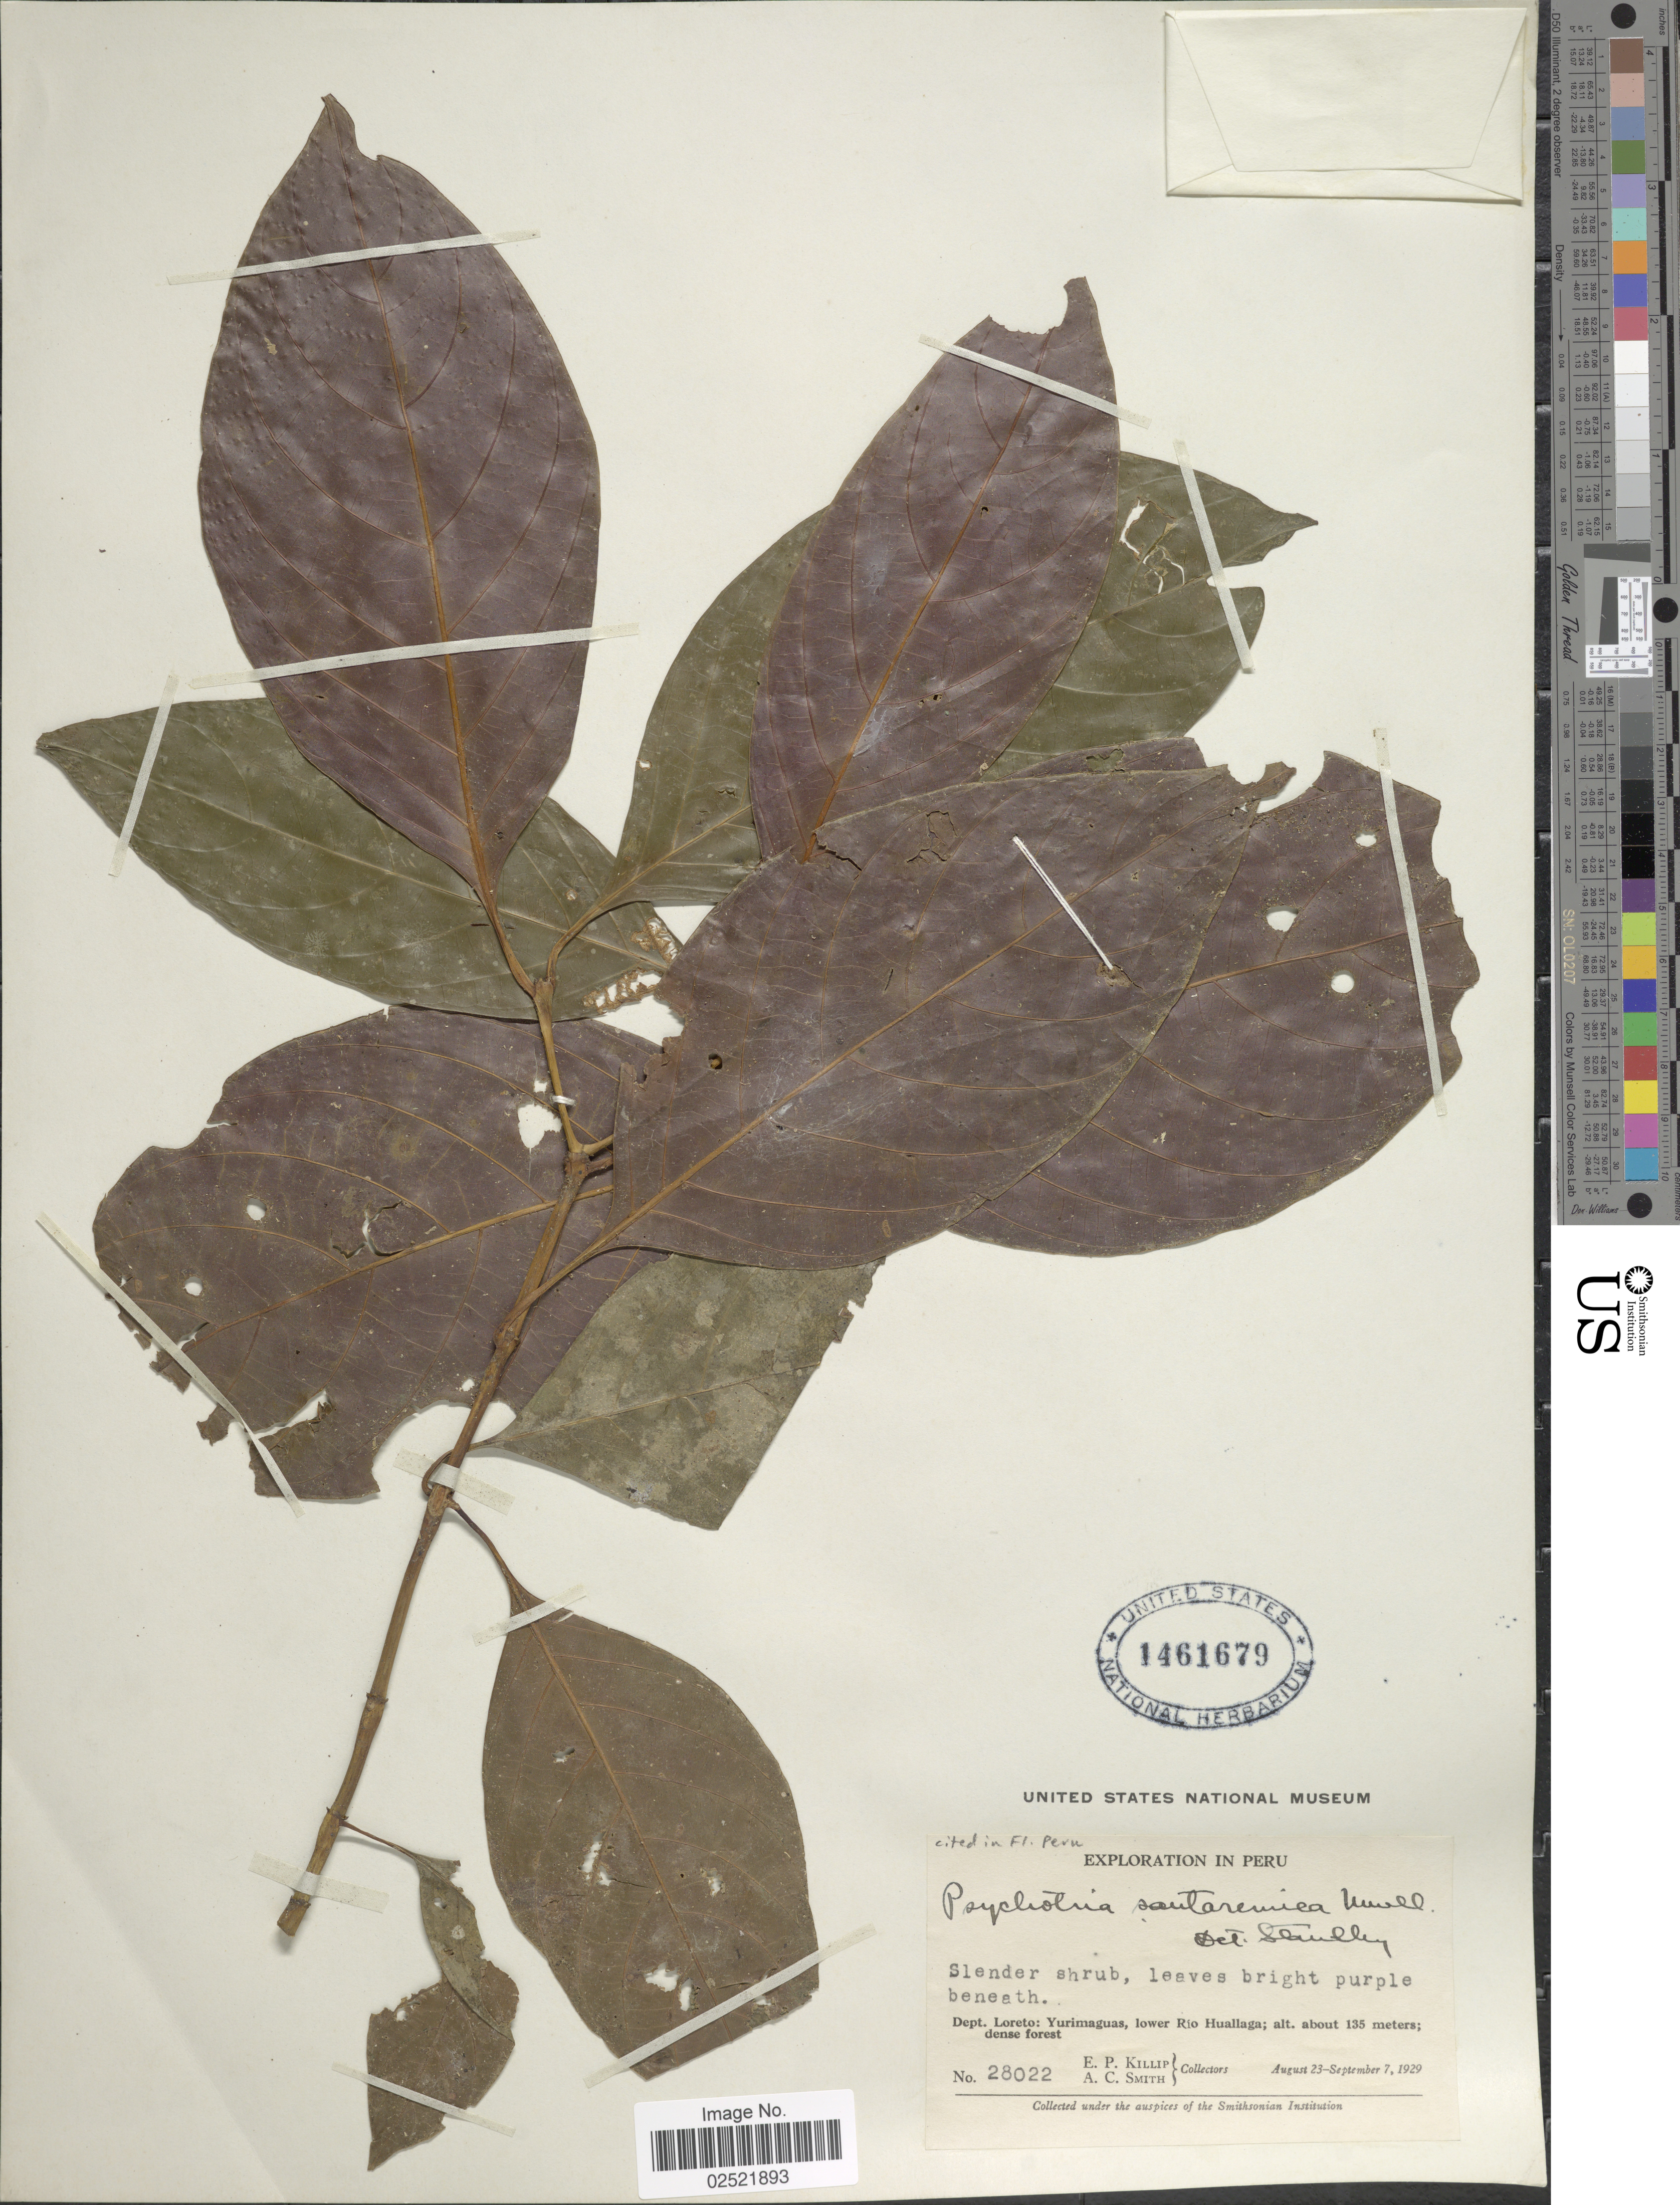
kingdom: Plantae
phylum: Tracheophyta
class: Magnoliopsida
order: Gentianales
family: Rubiaceae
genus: Psychotria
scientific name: Psychotria santaremica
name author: Müll. Arg.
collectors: E. P. Killip & A. C. Smith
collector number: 28022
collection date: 1929-08-23/1929-09-07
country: Peru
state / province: Loreto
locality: Yurimaguas, lower Rio Huallaga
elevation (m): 135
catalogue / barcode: US 1461679